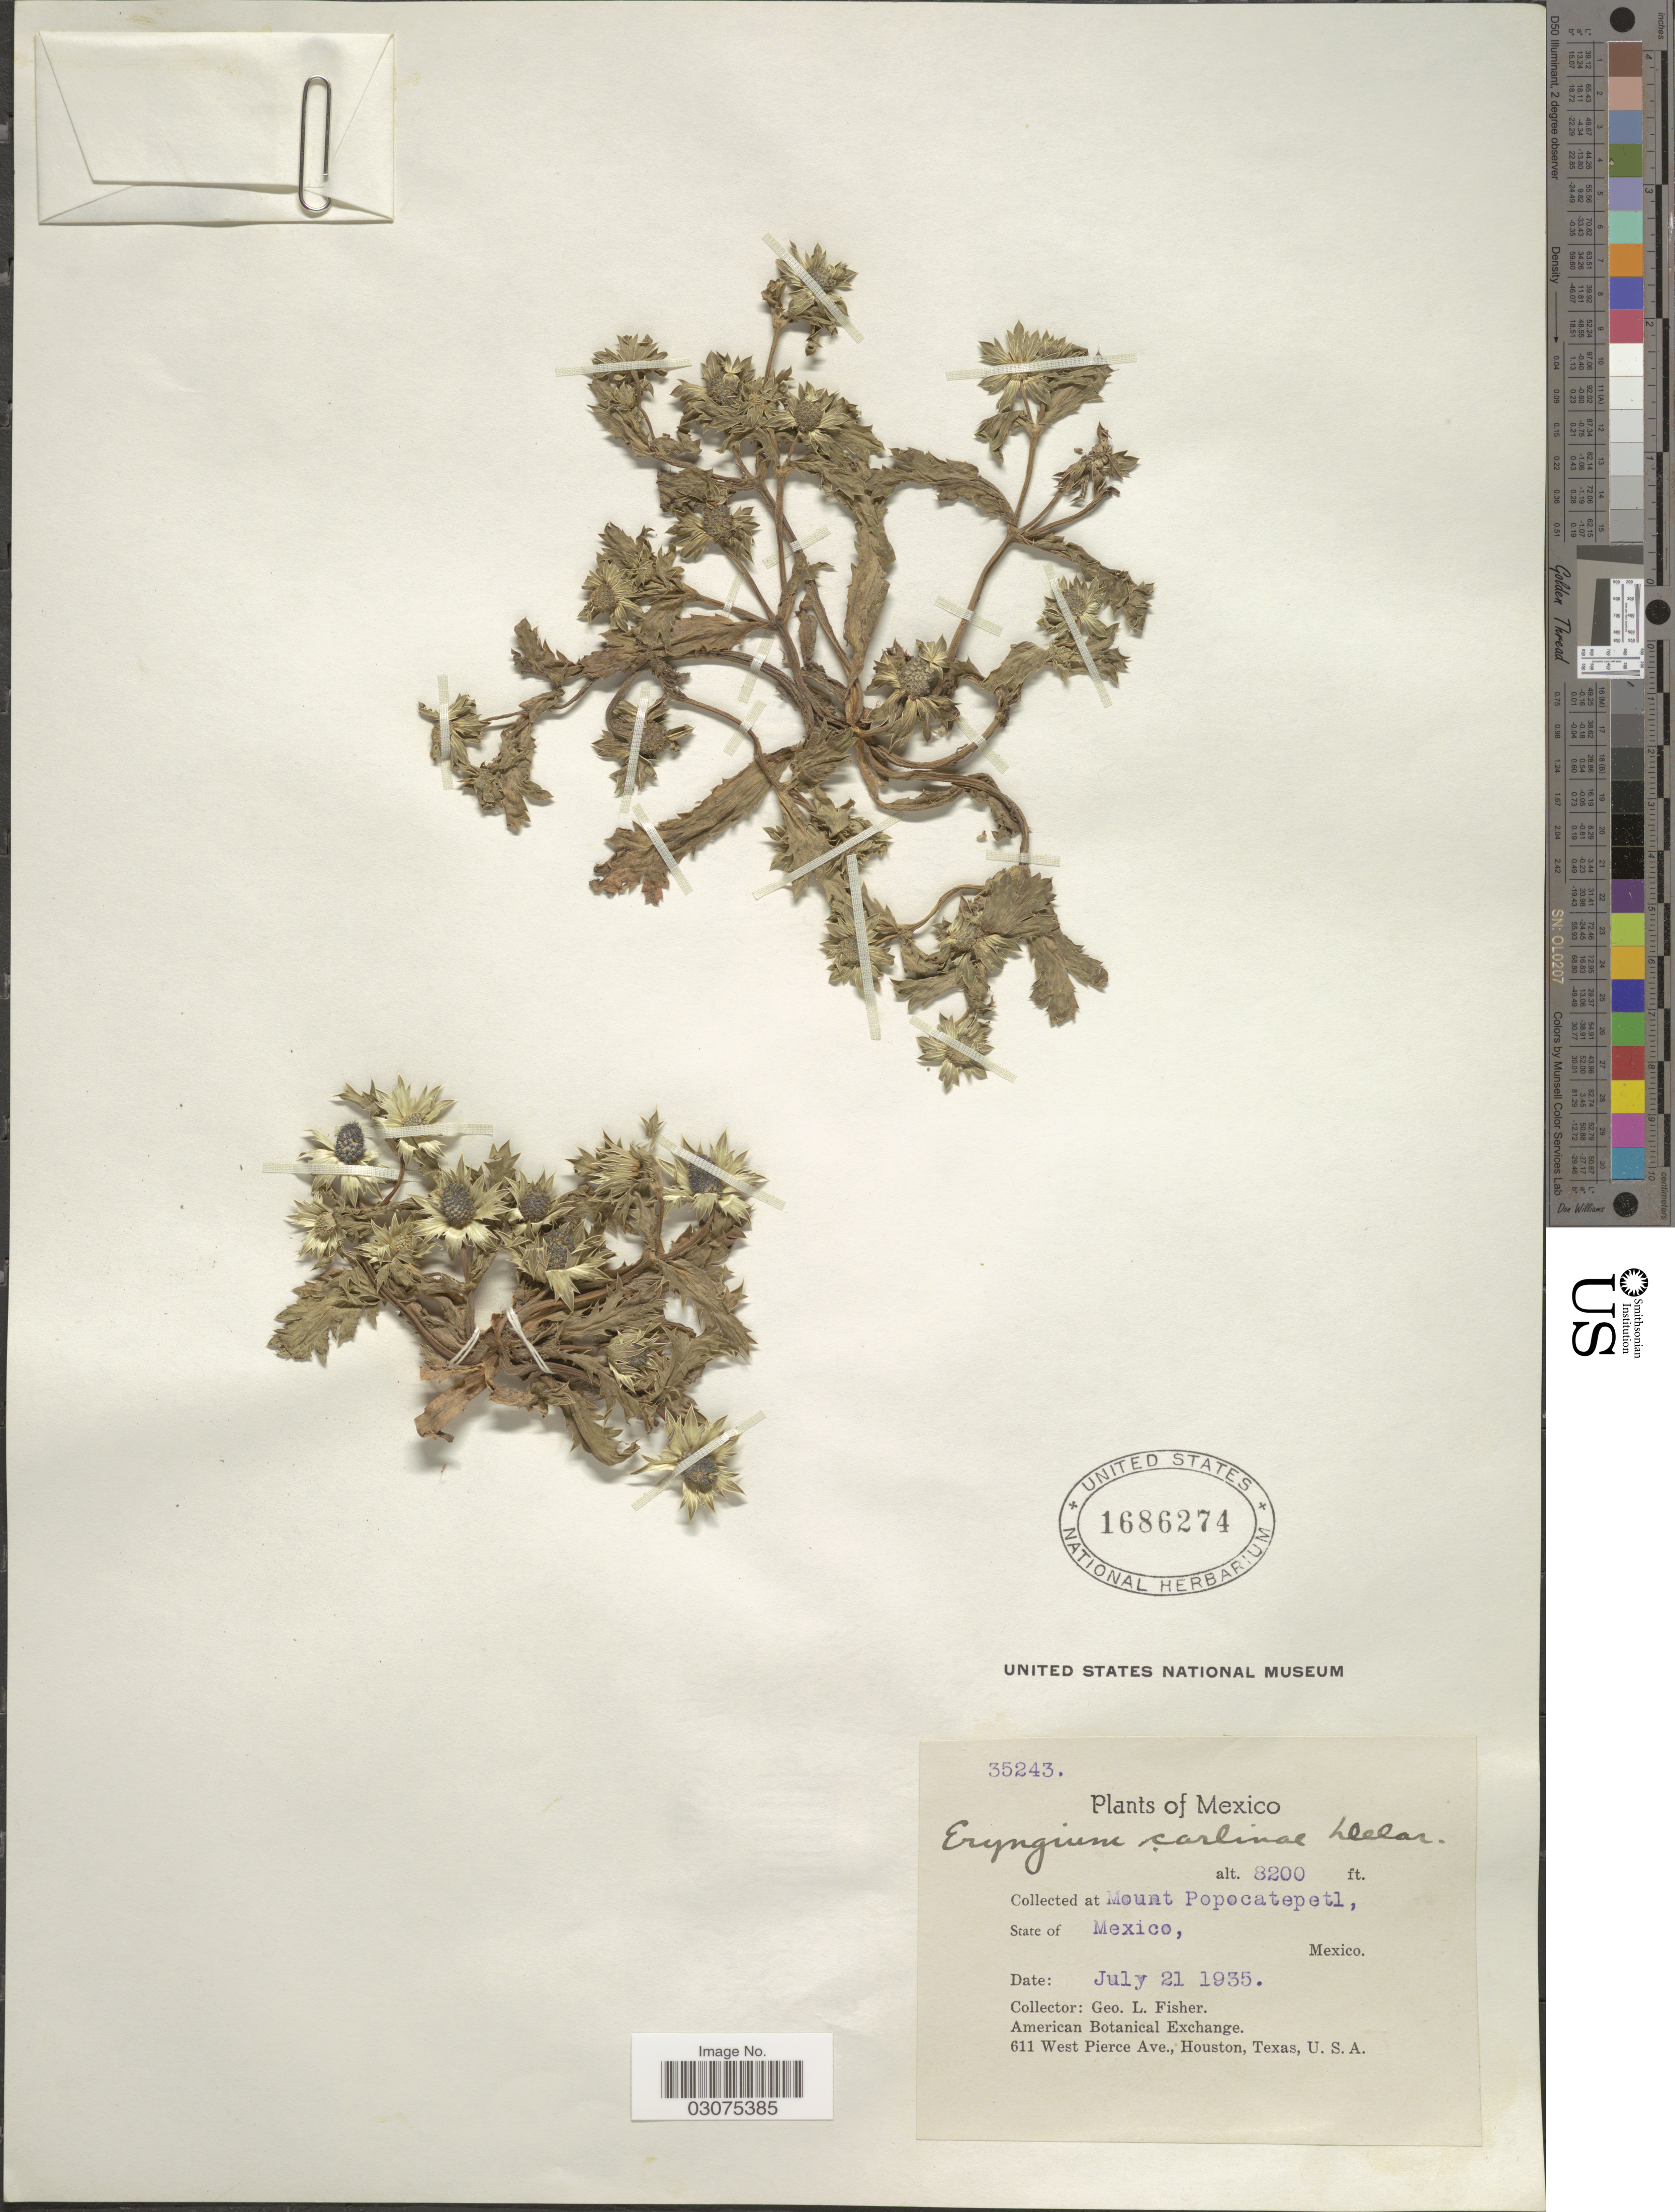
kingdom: Plantae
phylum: Tracheophyta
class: Magnoliopsida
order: Apiales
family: Apiaceae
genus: Eryngium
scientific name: Eryngium carlinae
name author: F. Delaroche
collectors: G. L. Fisher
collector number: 35243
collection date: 1935-07-21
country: Mexico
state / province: México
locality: Mount Popocatepetl.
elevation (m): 2499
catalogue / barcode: US 1686274